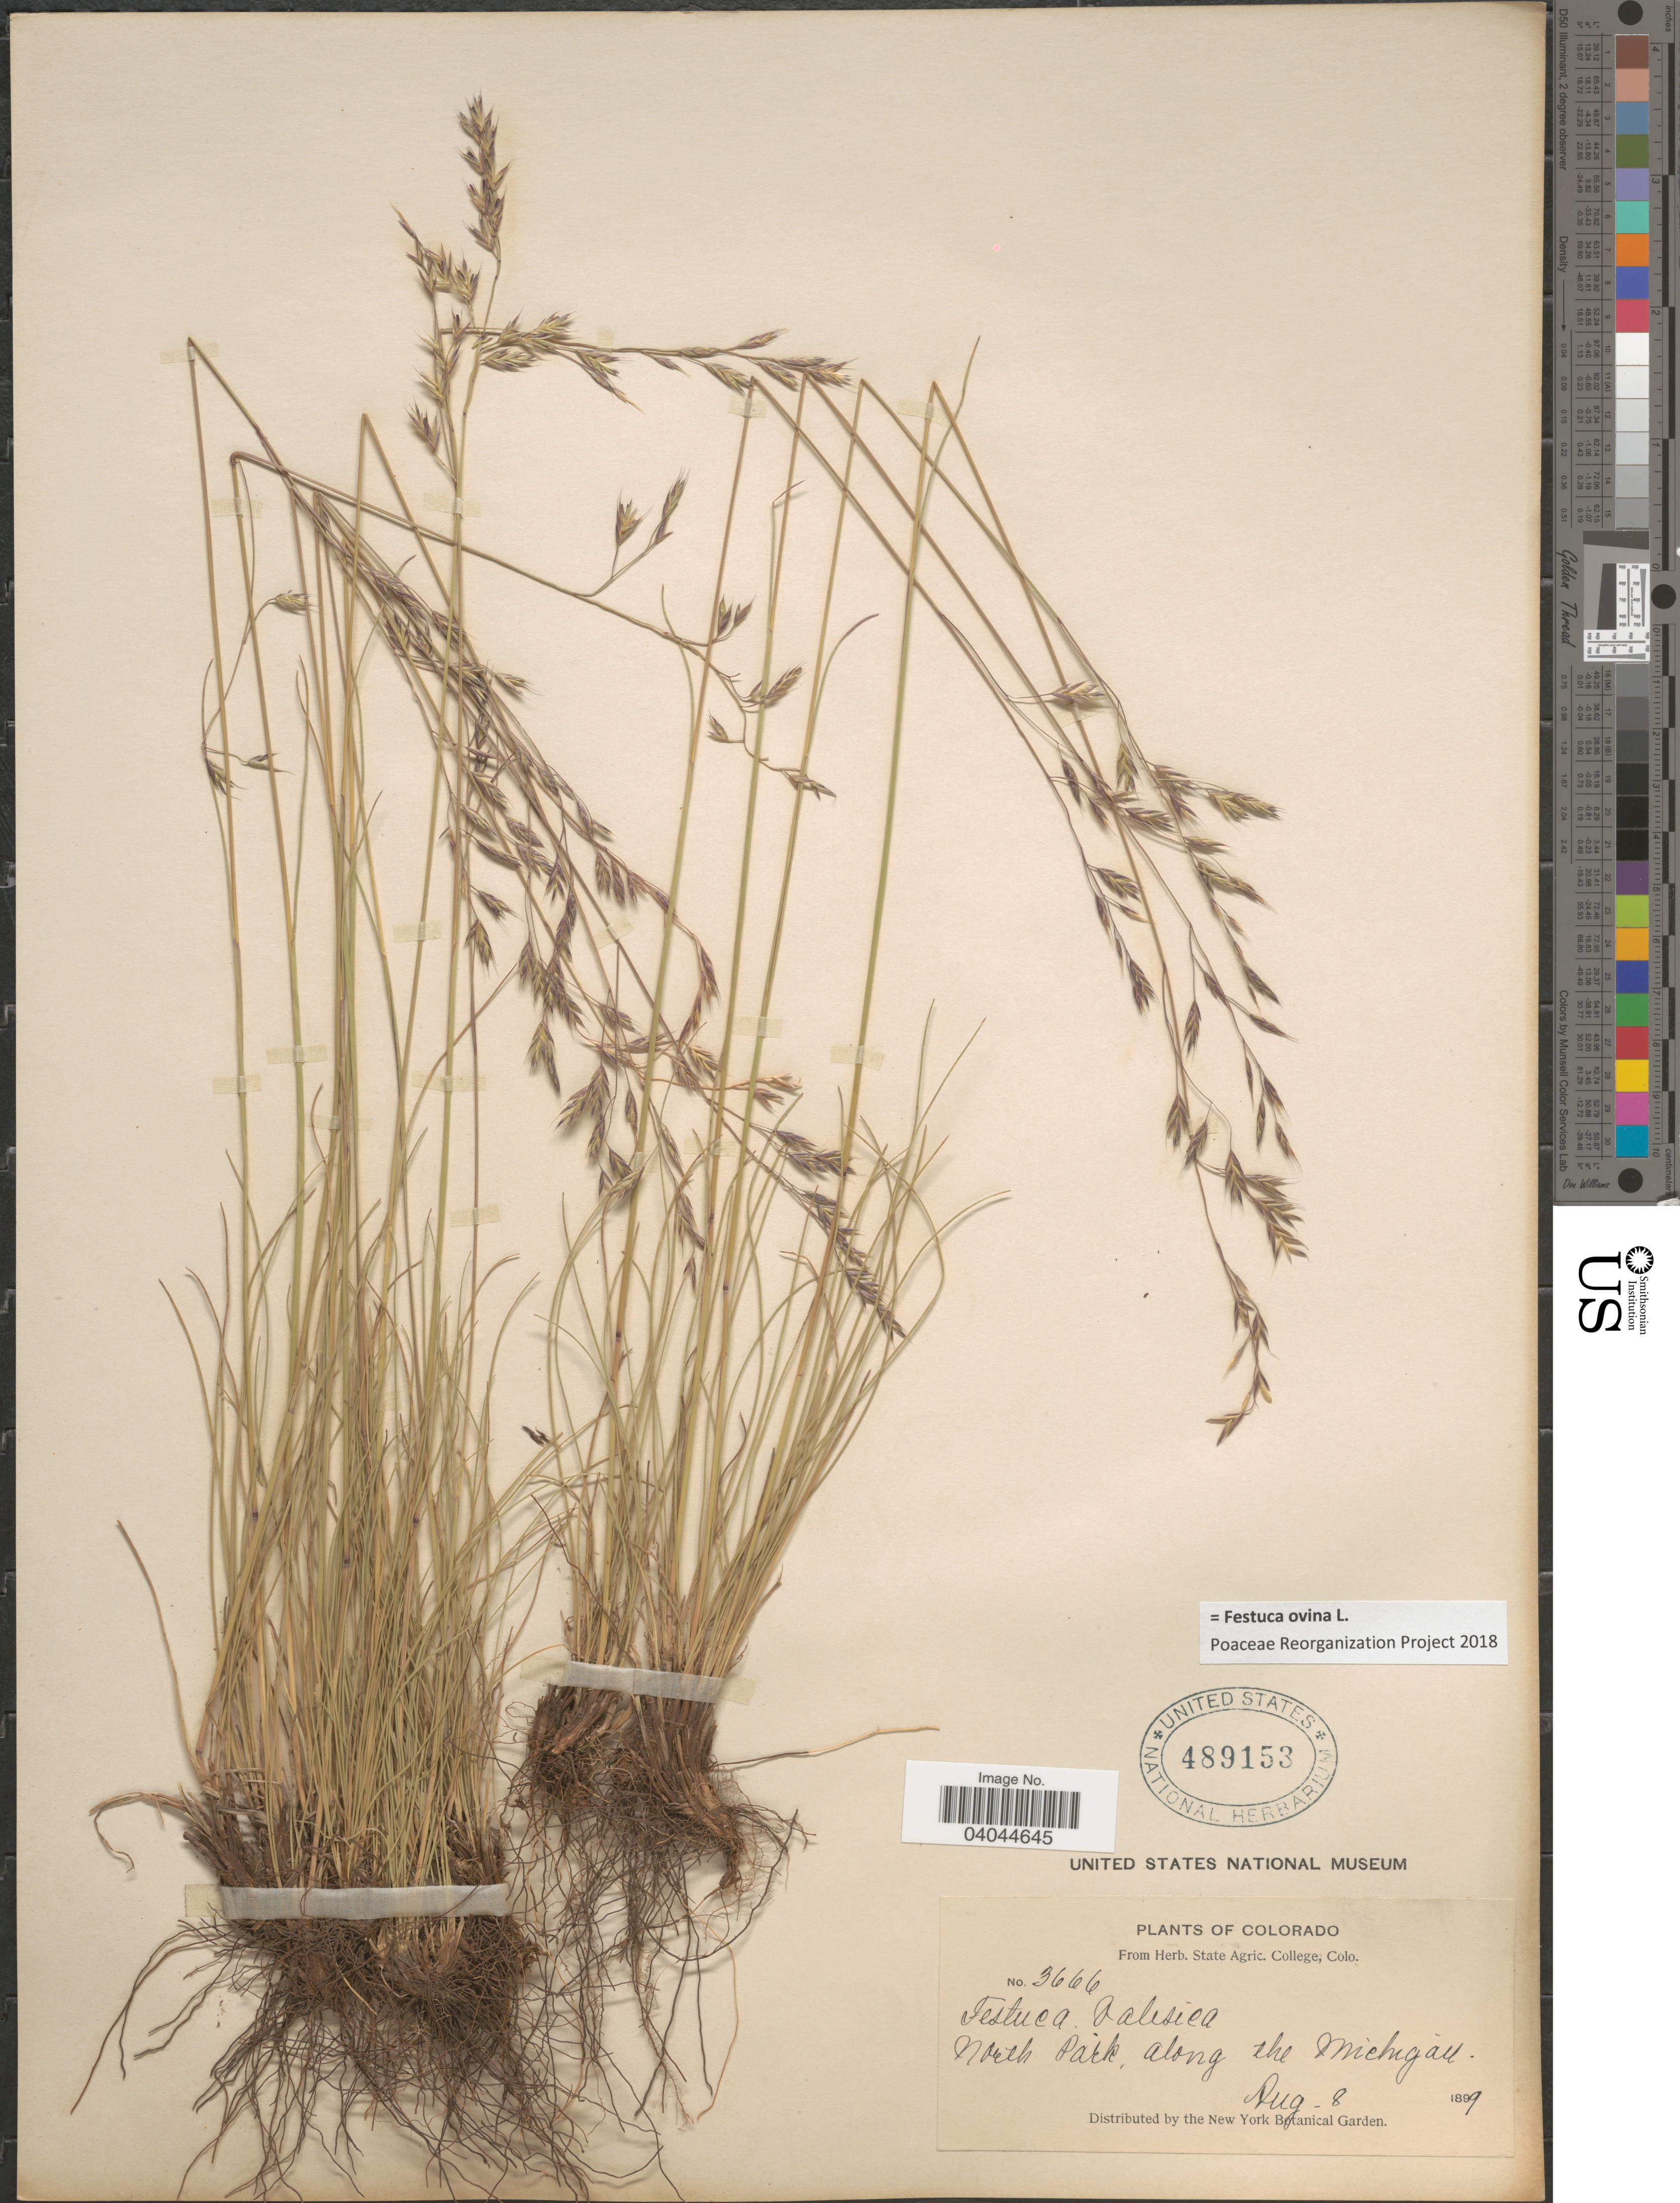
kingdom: Plantae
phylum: Tracheophyta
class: Liliopsida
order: Poales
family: Poaceae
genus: Festuca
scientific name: Festuca ovina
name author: L.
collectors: ex herb. State Agric. College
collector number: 3666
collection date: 1899-08-08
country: United States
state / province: Colorado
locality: North Park, along the Michigan.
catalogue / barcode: US 489153